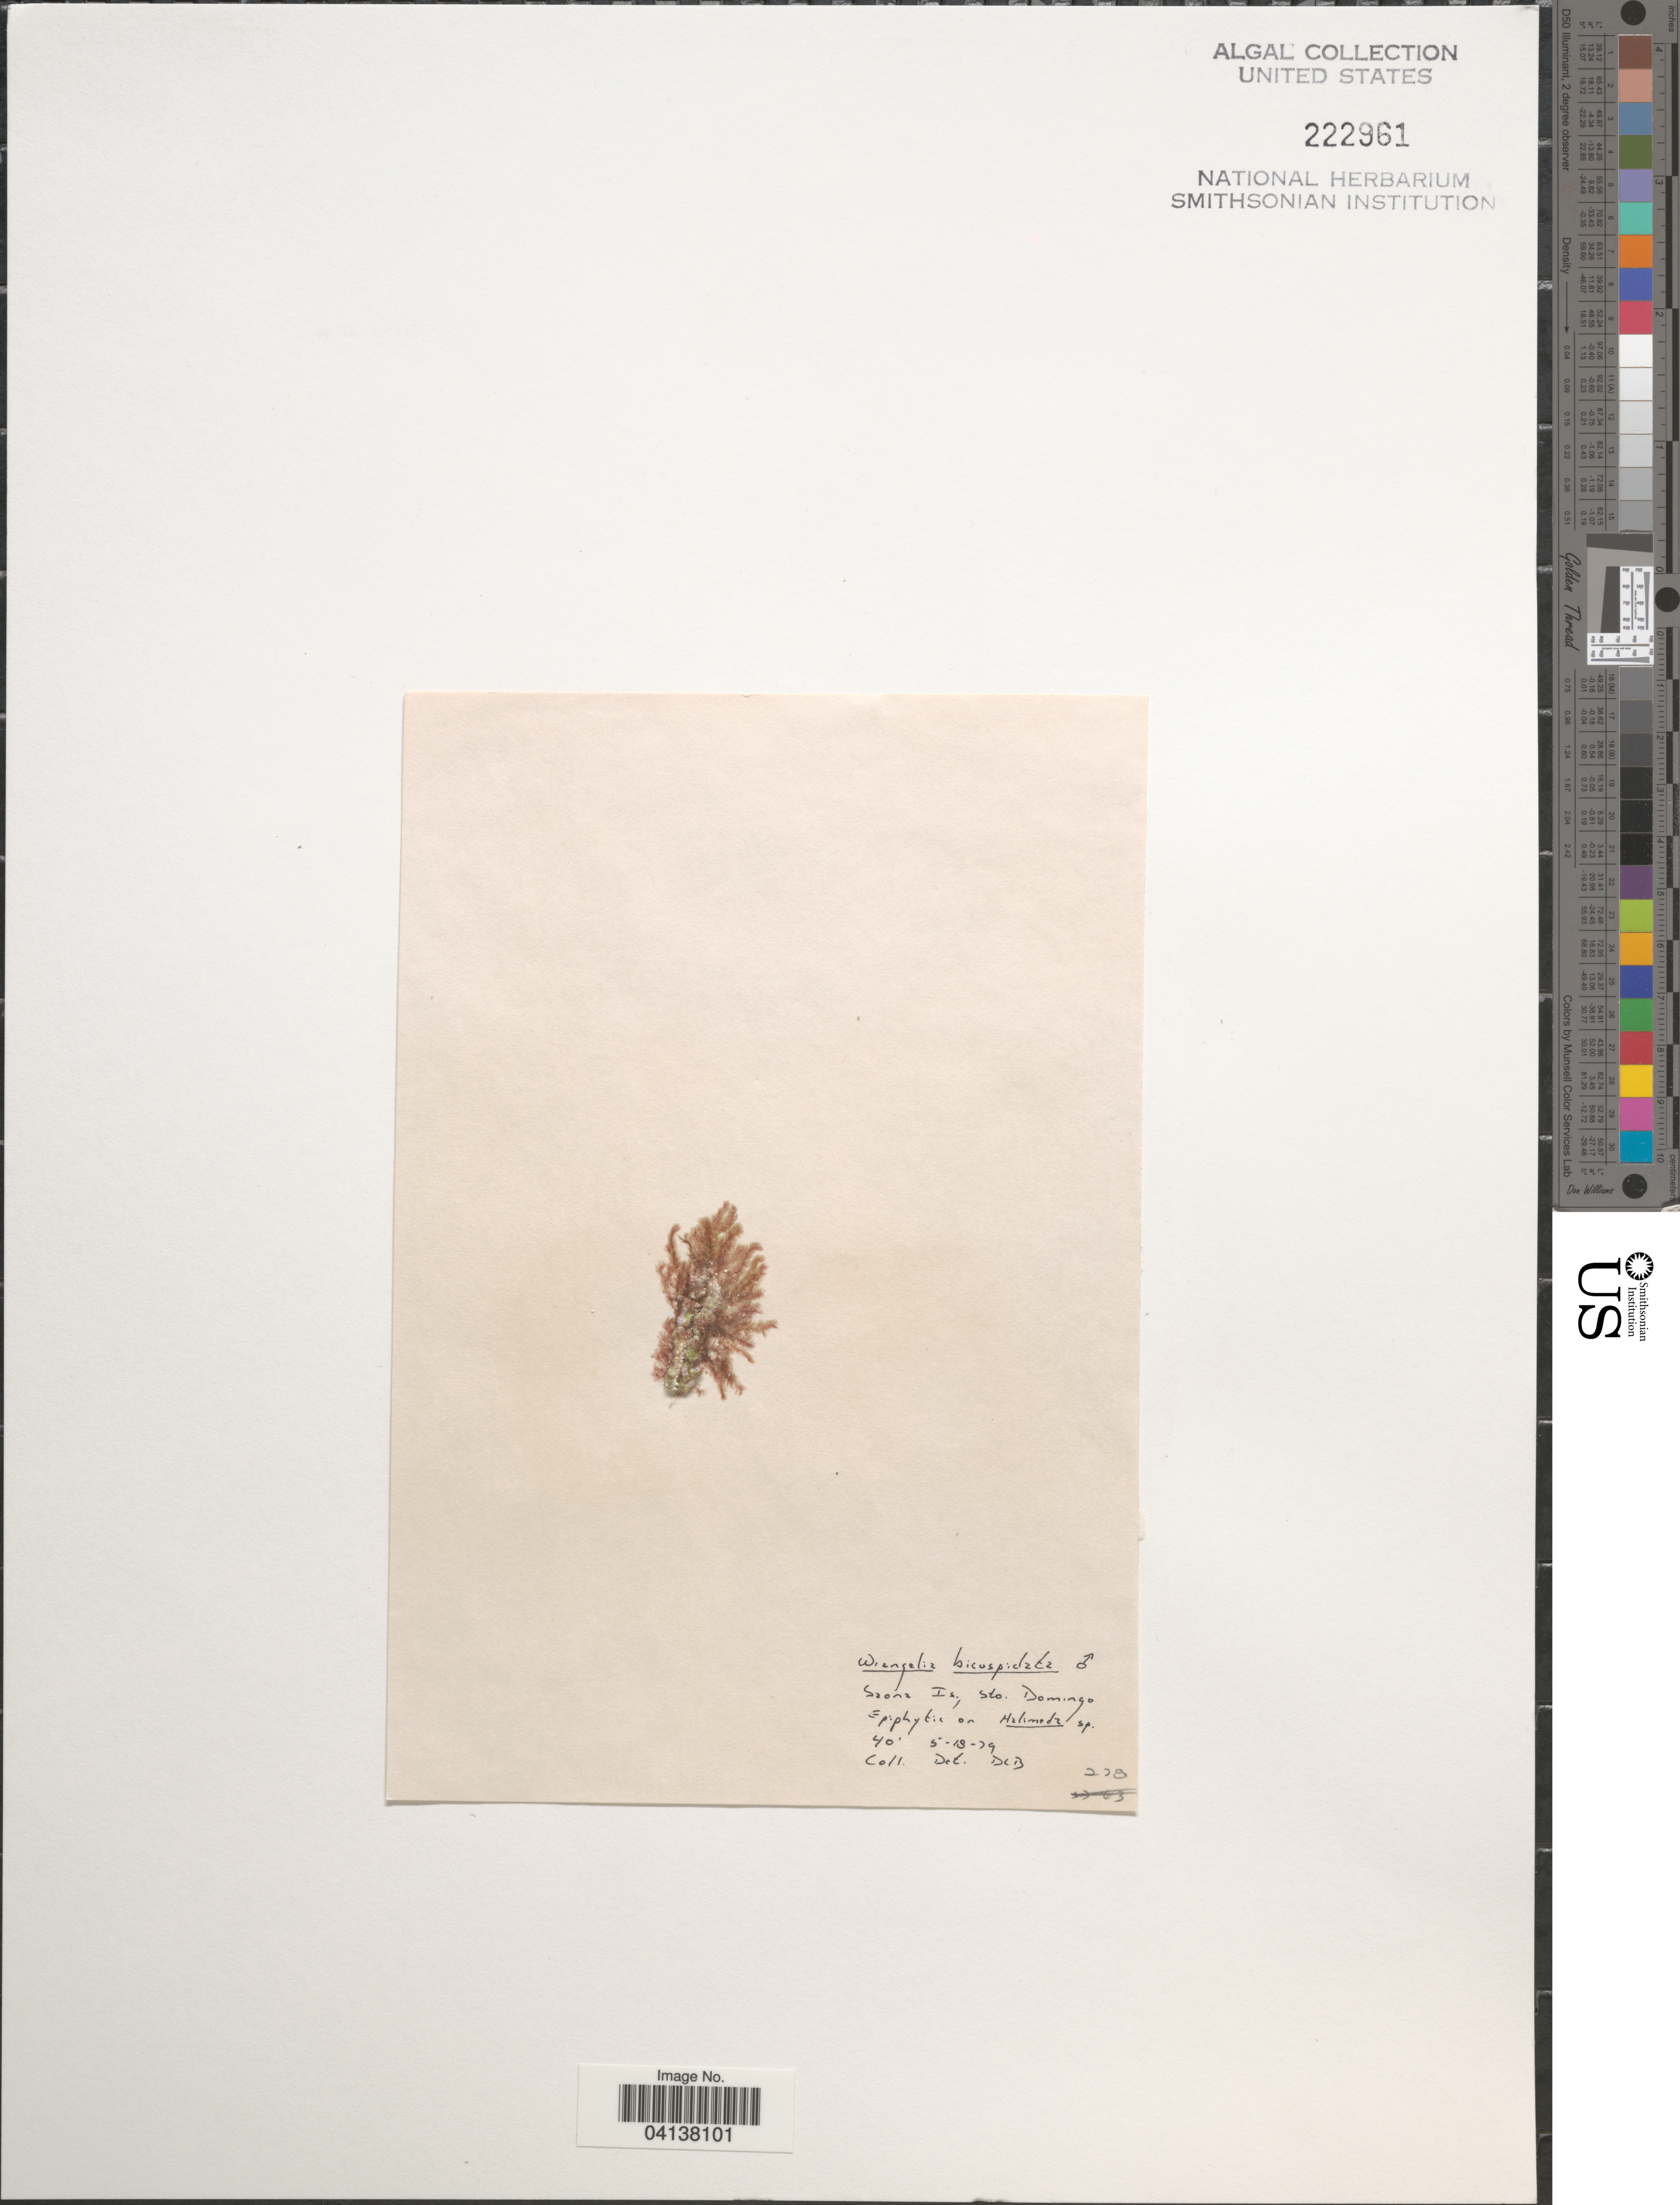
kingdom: Plantae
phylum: Rhodophyta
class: Florideophyceae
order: Ceramiales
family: Wrangeliaceae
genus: Wrangelia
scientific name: Wrangelia bicuspidata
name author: Børgesen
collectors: D. L. B.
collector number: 278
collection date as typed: Transcribed d/m/y: 18/5/79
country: Dominican Republic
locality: Saona Is., Sto. Domingo.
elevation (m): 12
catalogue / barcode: US 222961